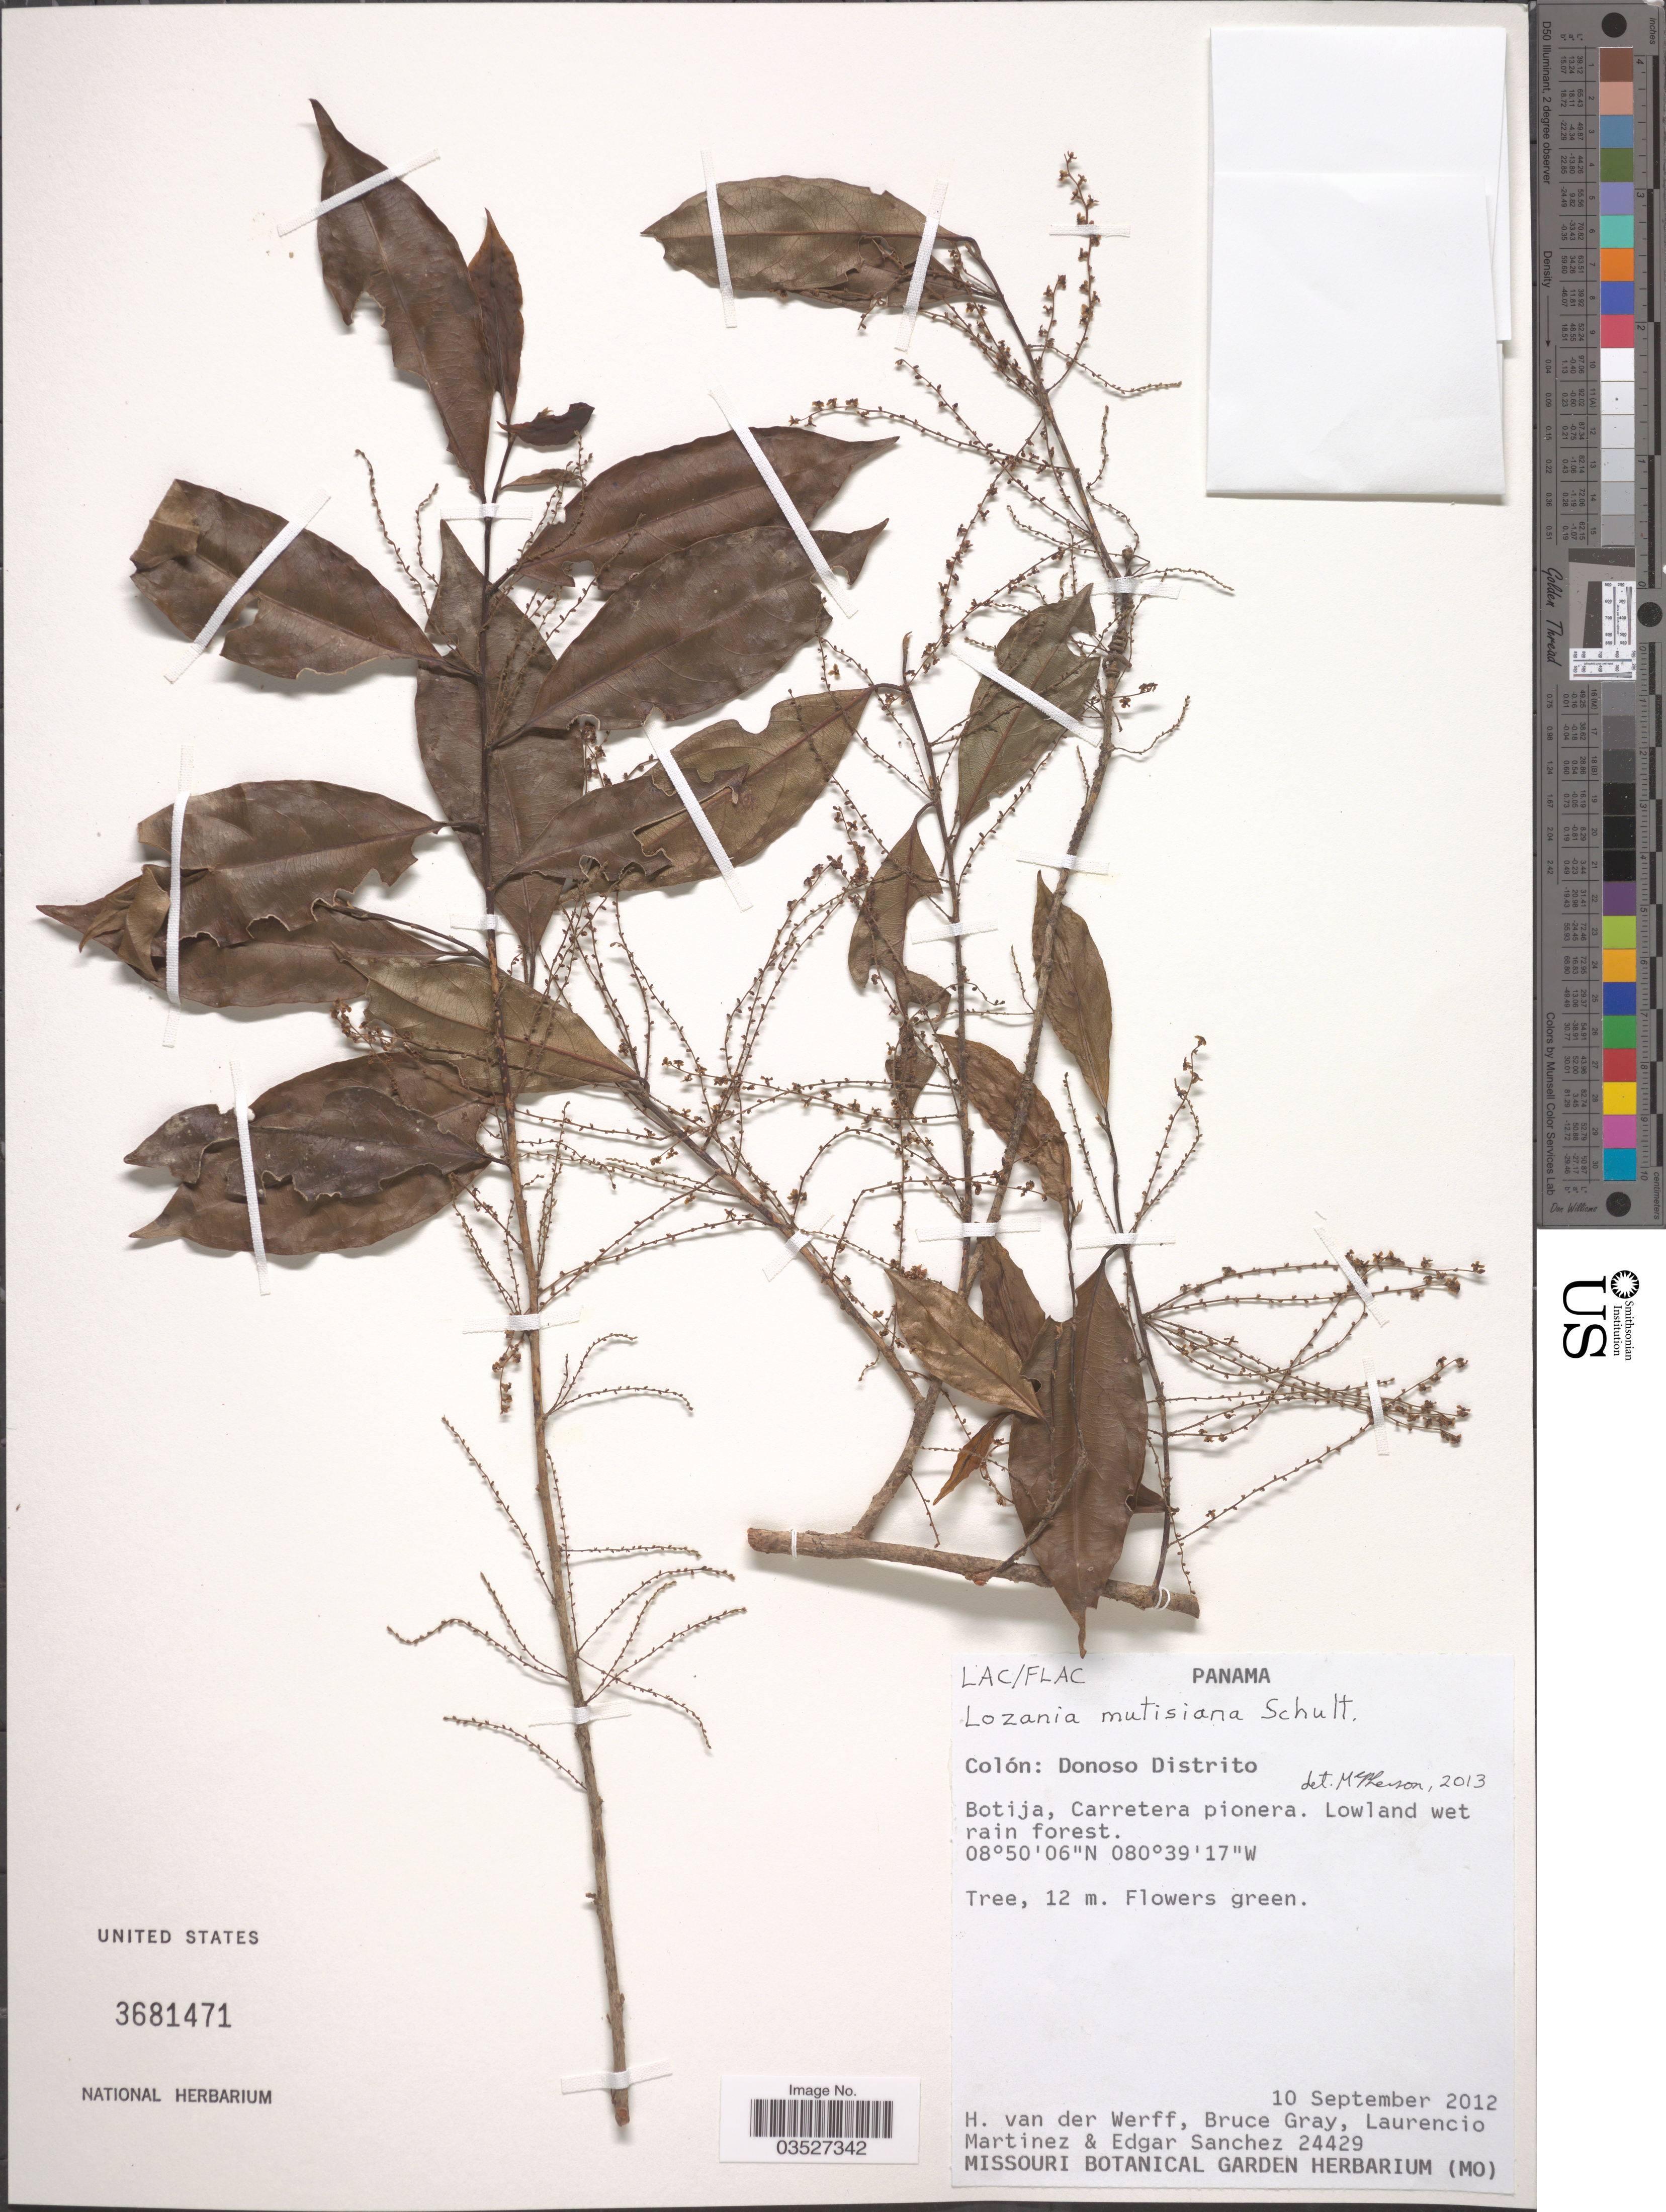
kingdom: Plantae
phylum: Tracheophyta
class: Magnoliopsida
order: Malpighiales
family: Lacistemataceae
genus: Lozania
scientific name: Lozania mutisiana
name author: Schult. in Roem. & Schult.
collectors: H. van der Werff, B. Gray, L. Martinez & E. Sanchez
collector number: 24429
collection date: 2012-09-10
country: Panama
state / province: Colón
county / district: Donoso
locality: Donoso Distrito. Botija, Carretera pionera.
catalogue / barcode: US 3681471